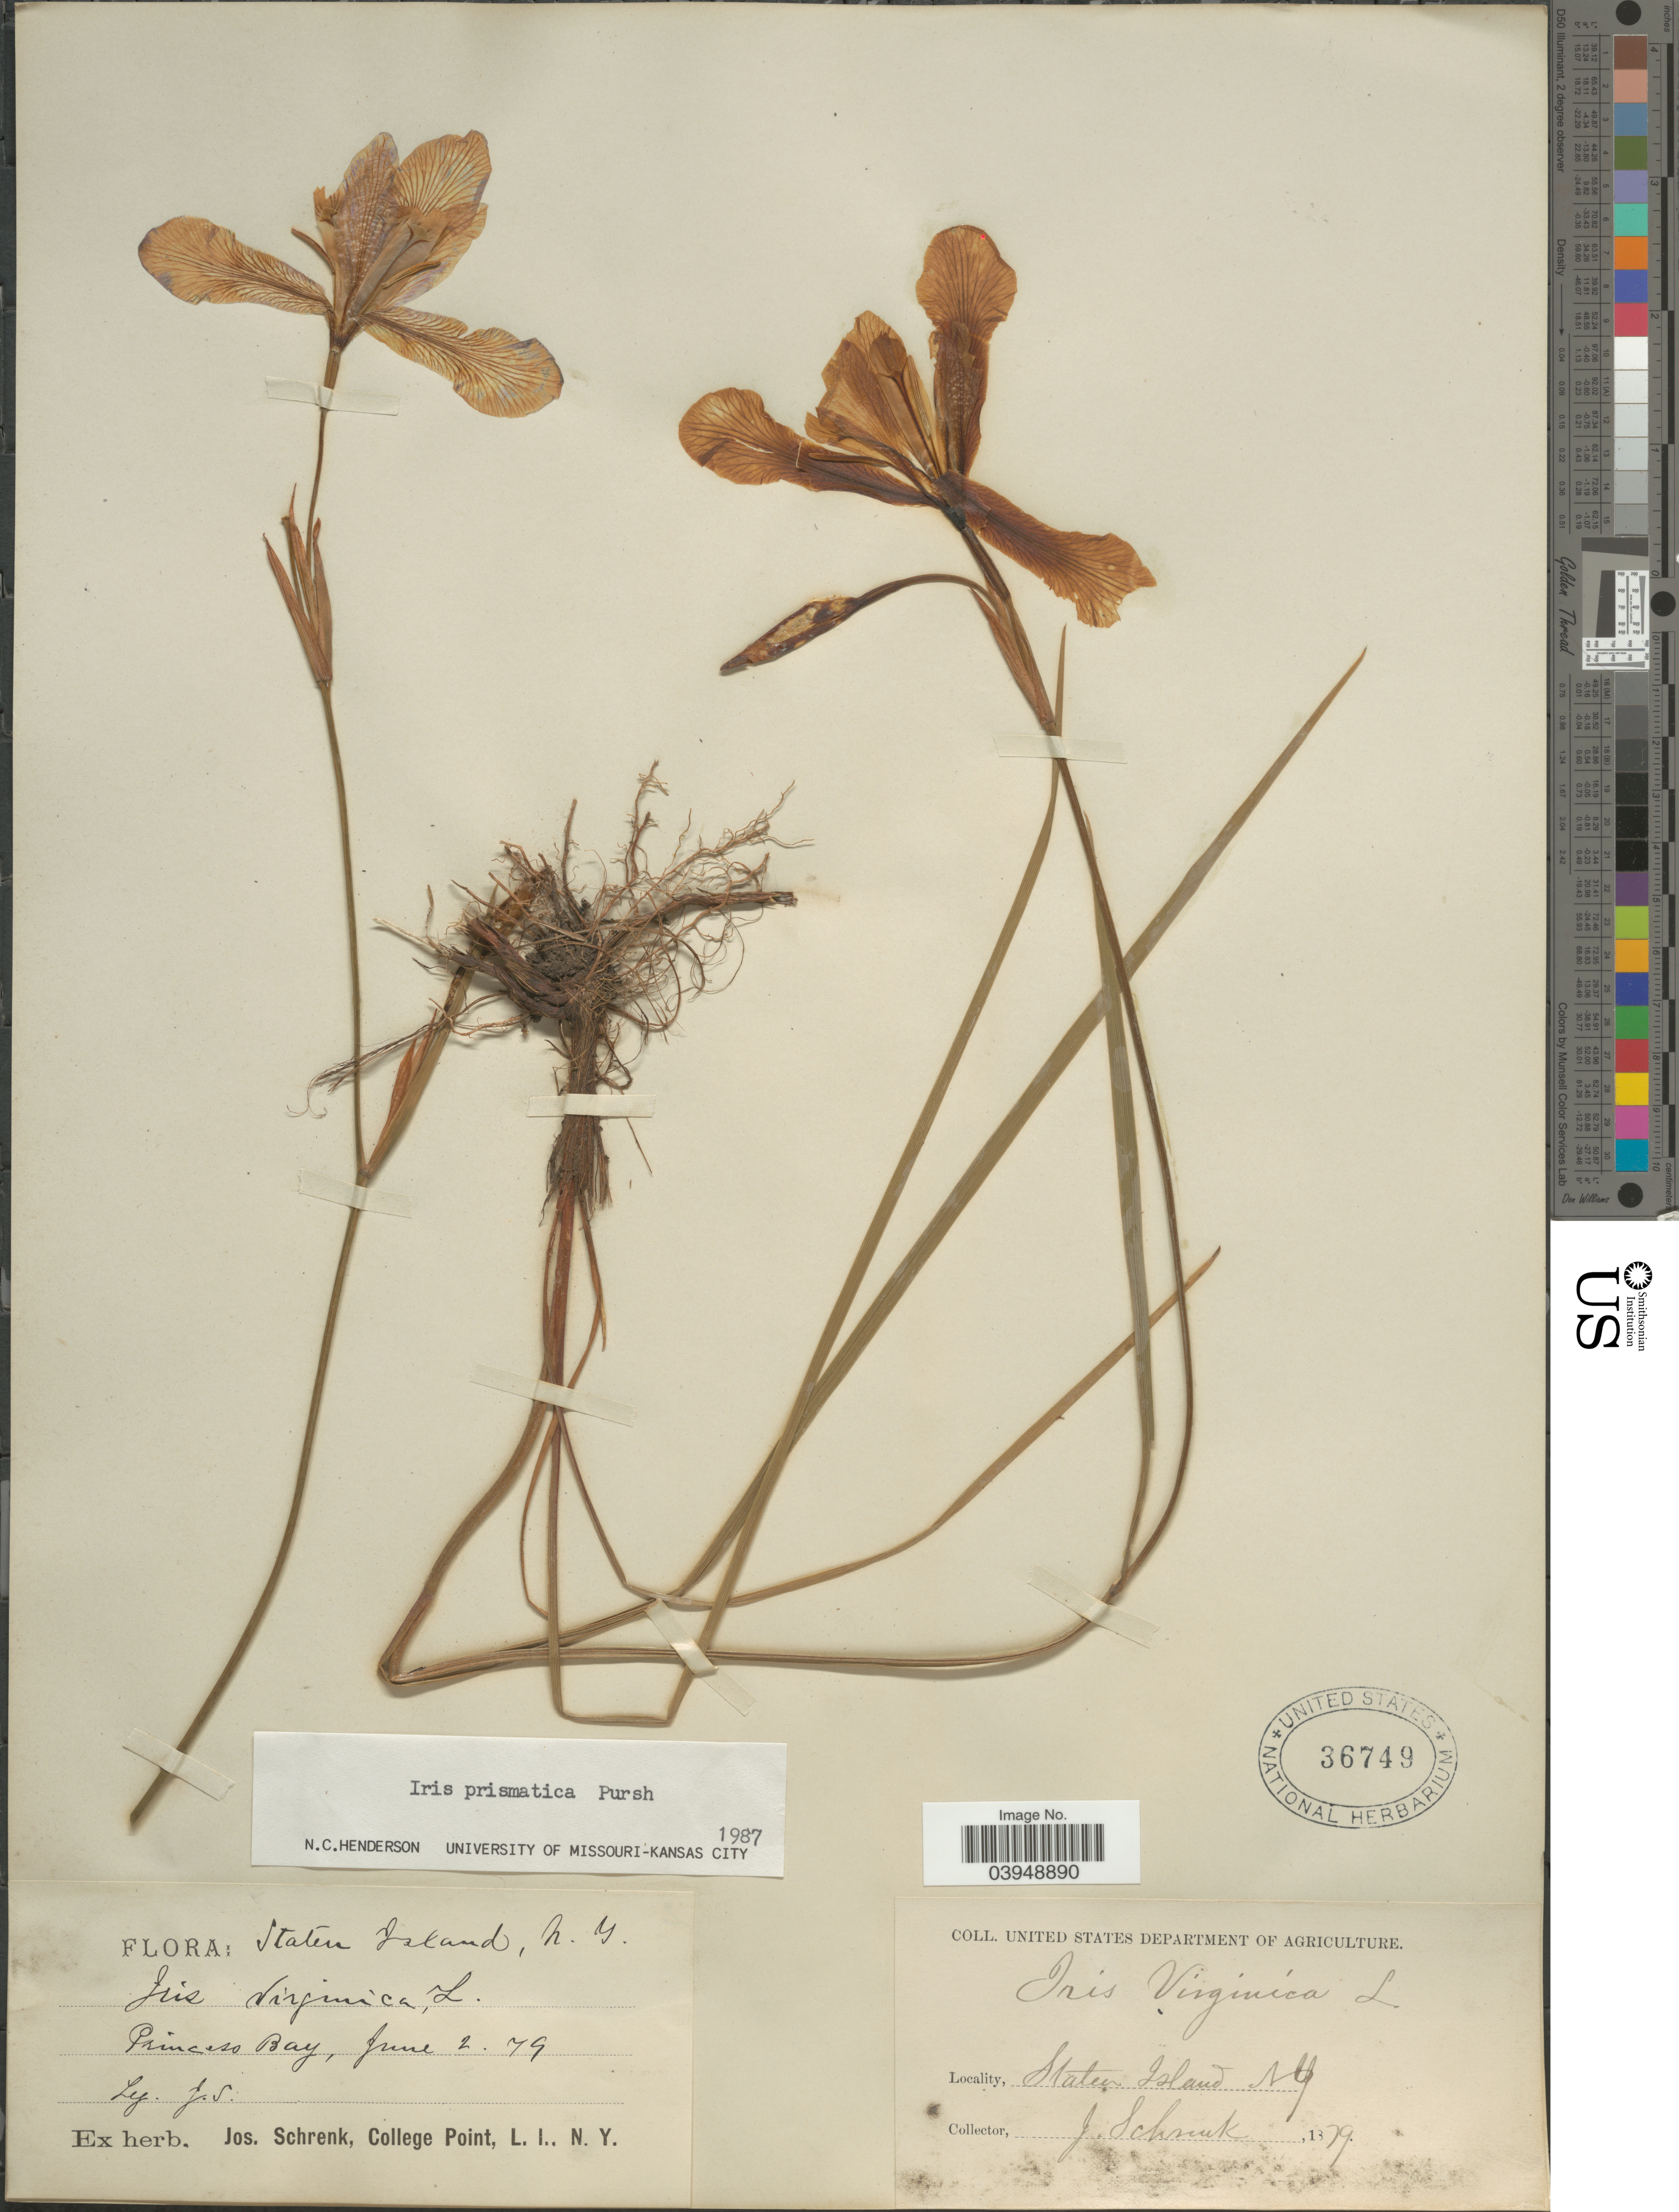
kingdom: Plantae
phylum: Tracheophyta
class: Liliopsida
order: Asparagales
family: Iridaceae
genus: Iris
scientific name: Iris prismatica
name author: Pursh ex Ker Gawl.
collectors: J. Schrenk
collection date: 1879-06-02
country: United States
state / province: New York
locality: Staten Island. Princess Bay.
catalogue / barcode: US 36749